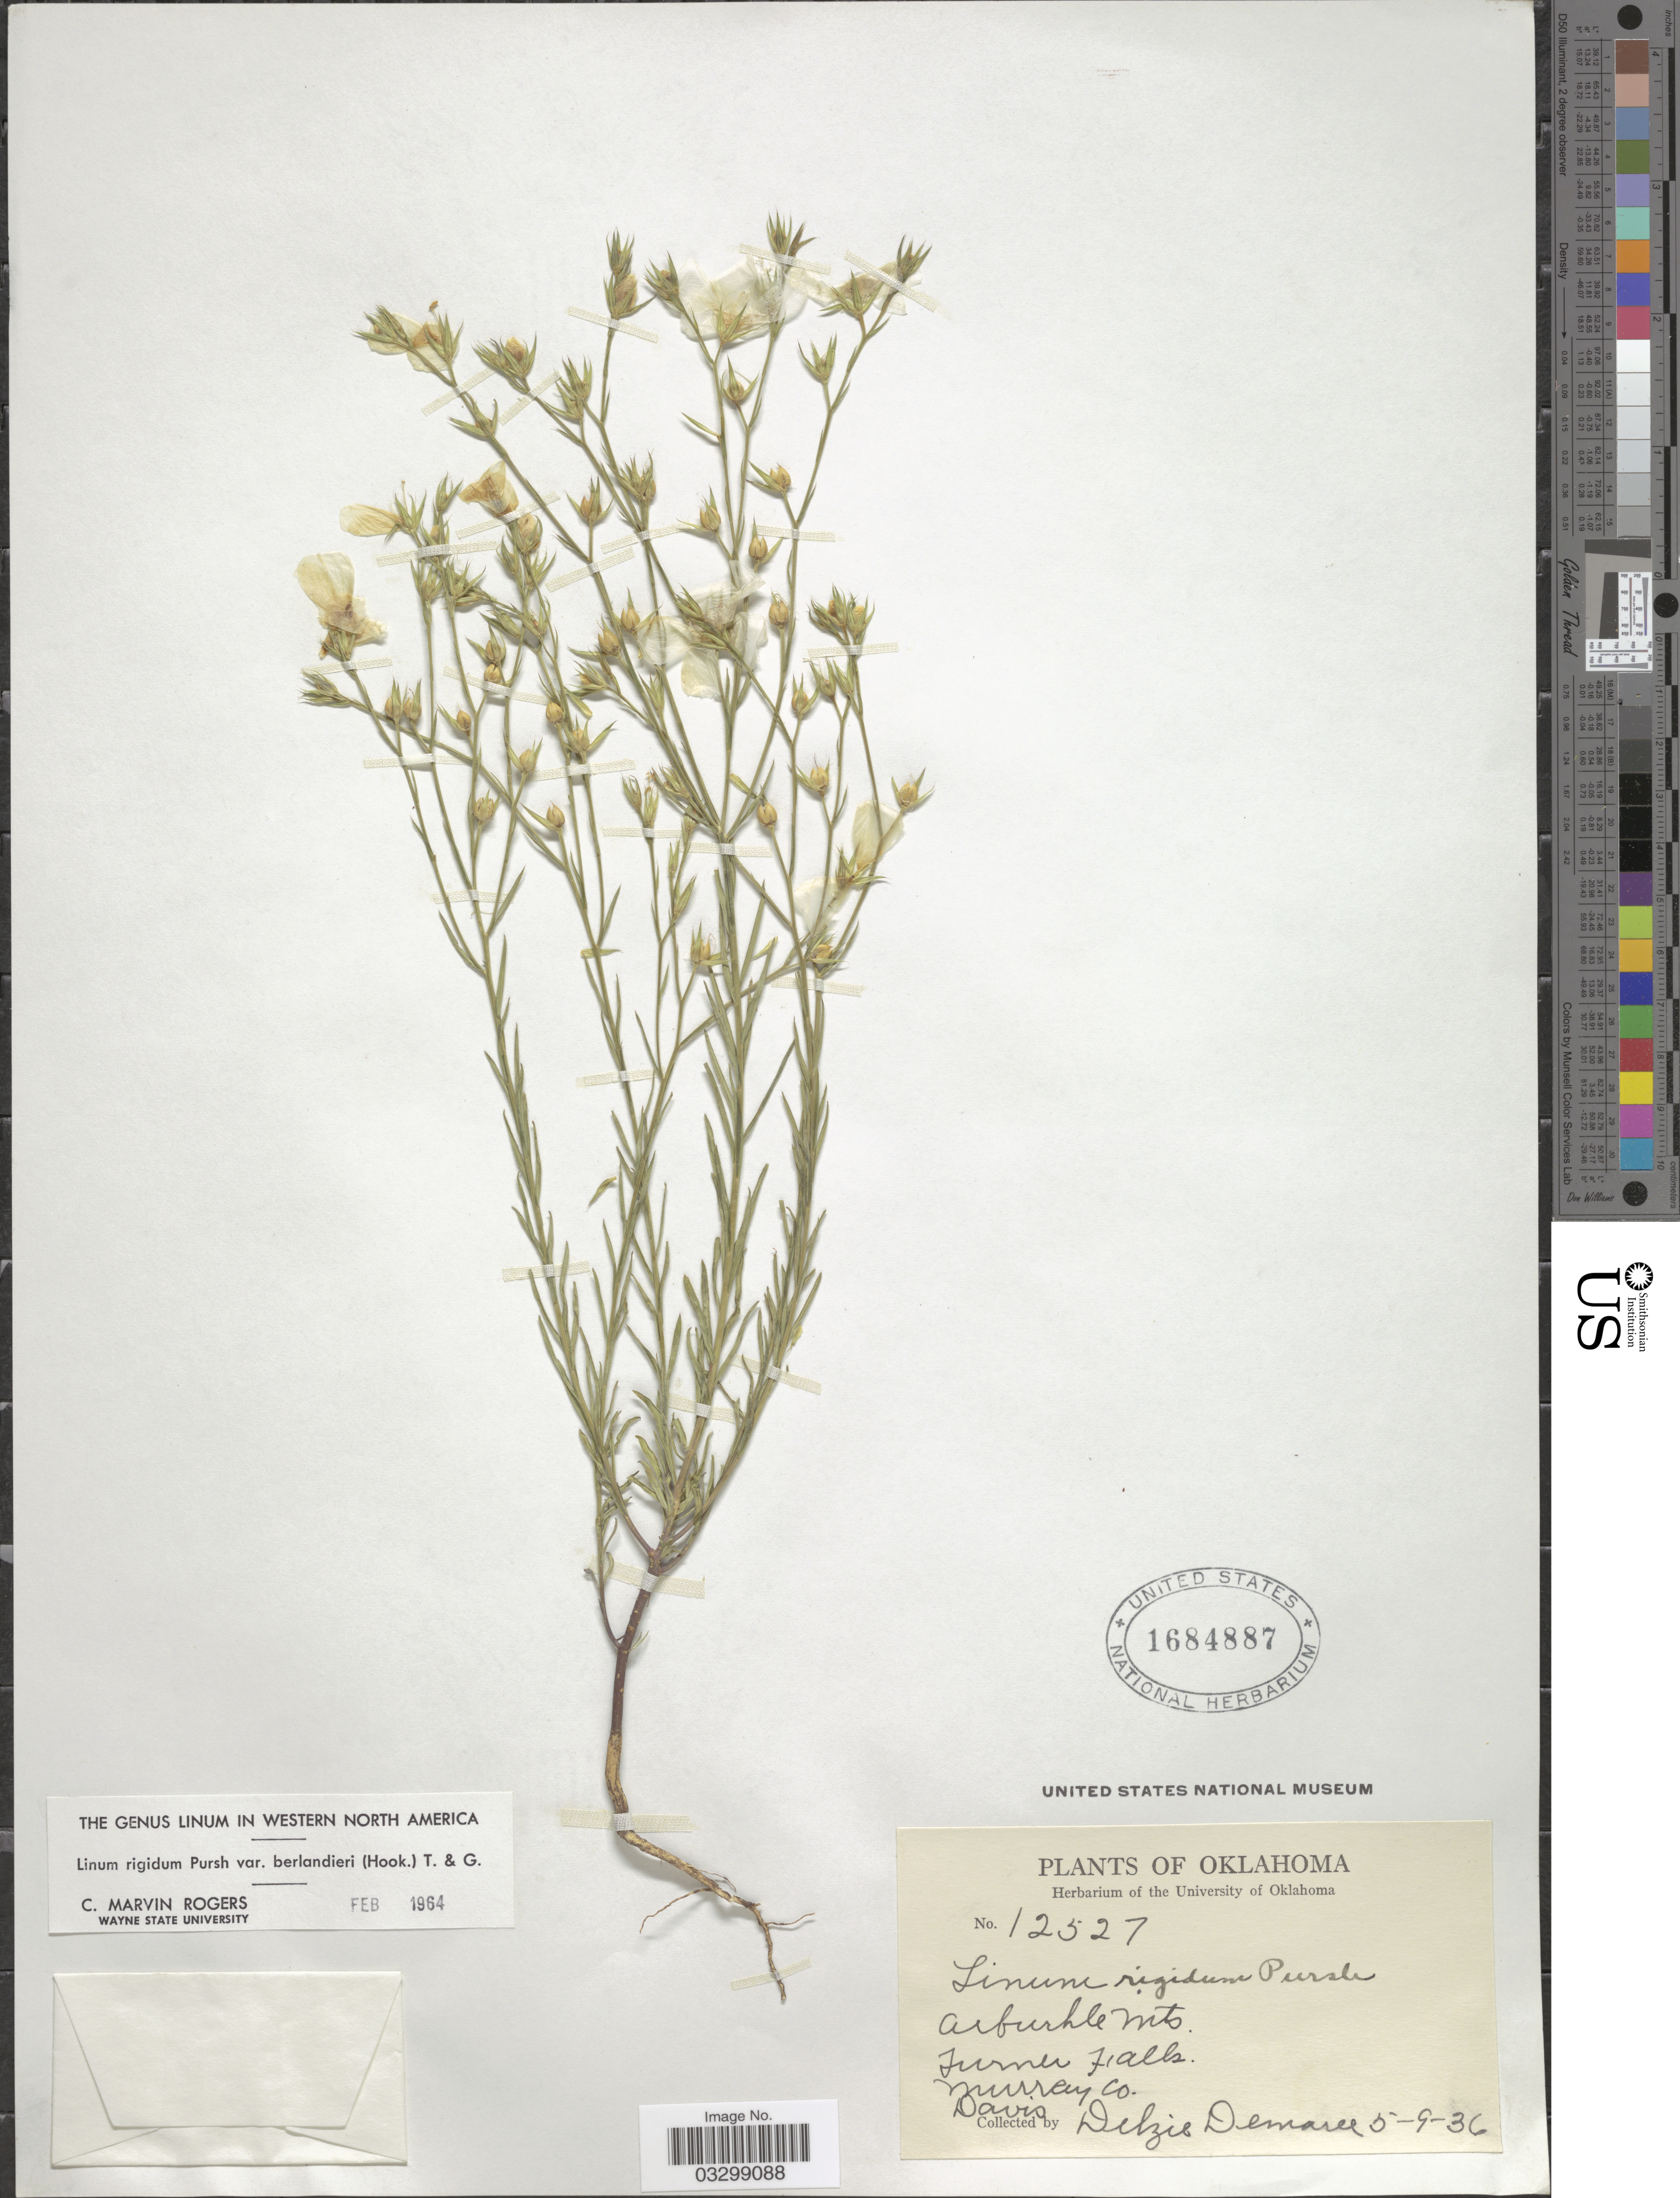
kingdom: Plantae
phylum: Tracheophyta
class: Magnoliopsida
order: Malpighiales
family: Linaceae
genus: Linum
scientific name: Linum rigidum var. berlandieri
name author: Pursh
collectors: D. Demaree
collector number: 12527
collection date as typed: Transcribed d/m/y: 9/5/36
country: United States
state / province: Oklahoma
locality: Arbuckle Mts. Turner Falls. Murray Co. Davis.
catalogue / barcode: US 1684887